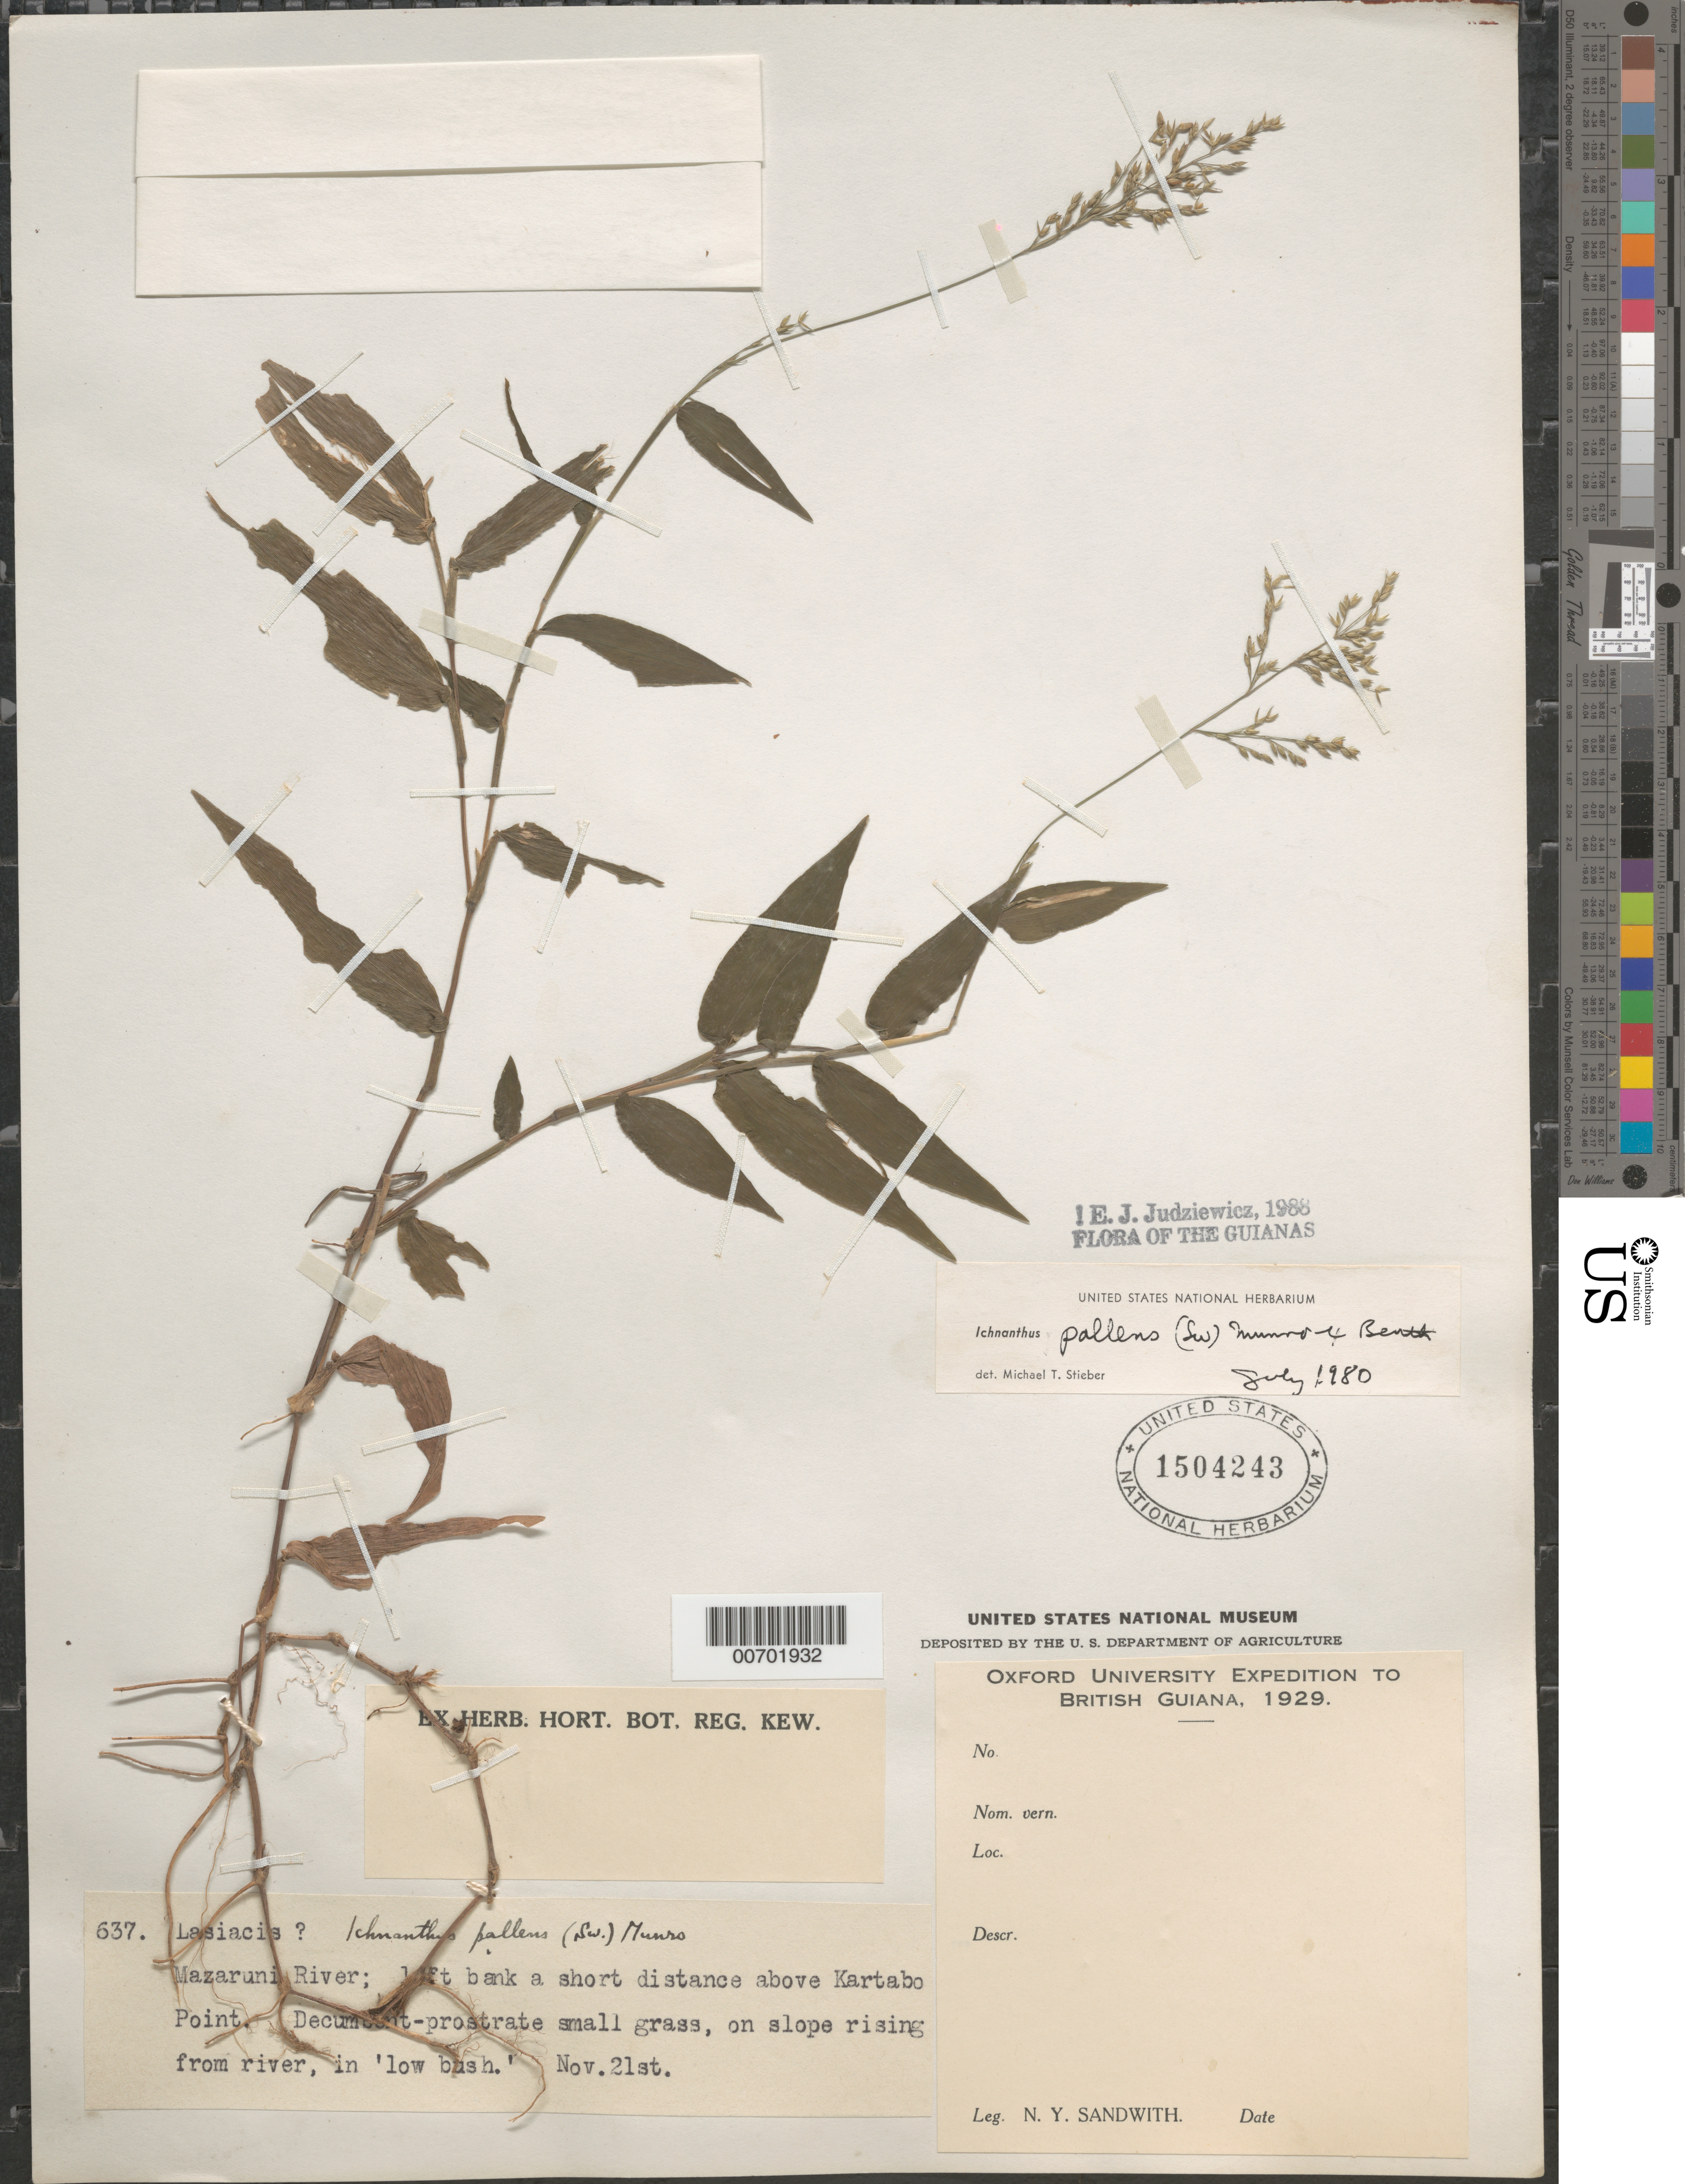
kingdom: Plantae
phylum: Tracheophyta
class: Liliopsida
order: Poales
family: Poaceae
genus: Ichnanthus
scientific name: Ichnanthus pallens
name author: (Sw.) Munro ex Benth.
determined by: Judziewicz, E. J.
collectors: N. Y. Sandwith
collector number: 637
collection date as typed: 21-Nov-29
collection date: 1929-11-21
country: Guyana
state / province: Cuyuni-Mazaruni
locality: Mazaruni R., left bank a short distance above Kartabo Point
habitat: Slope rising from river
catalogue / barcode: US 1054243